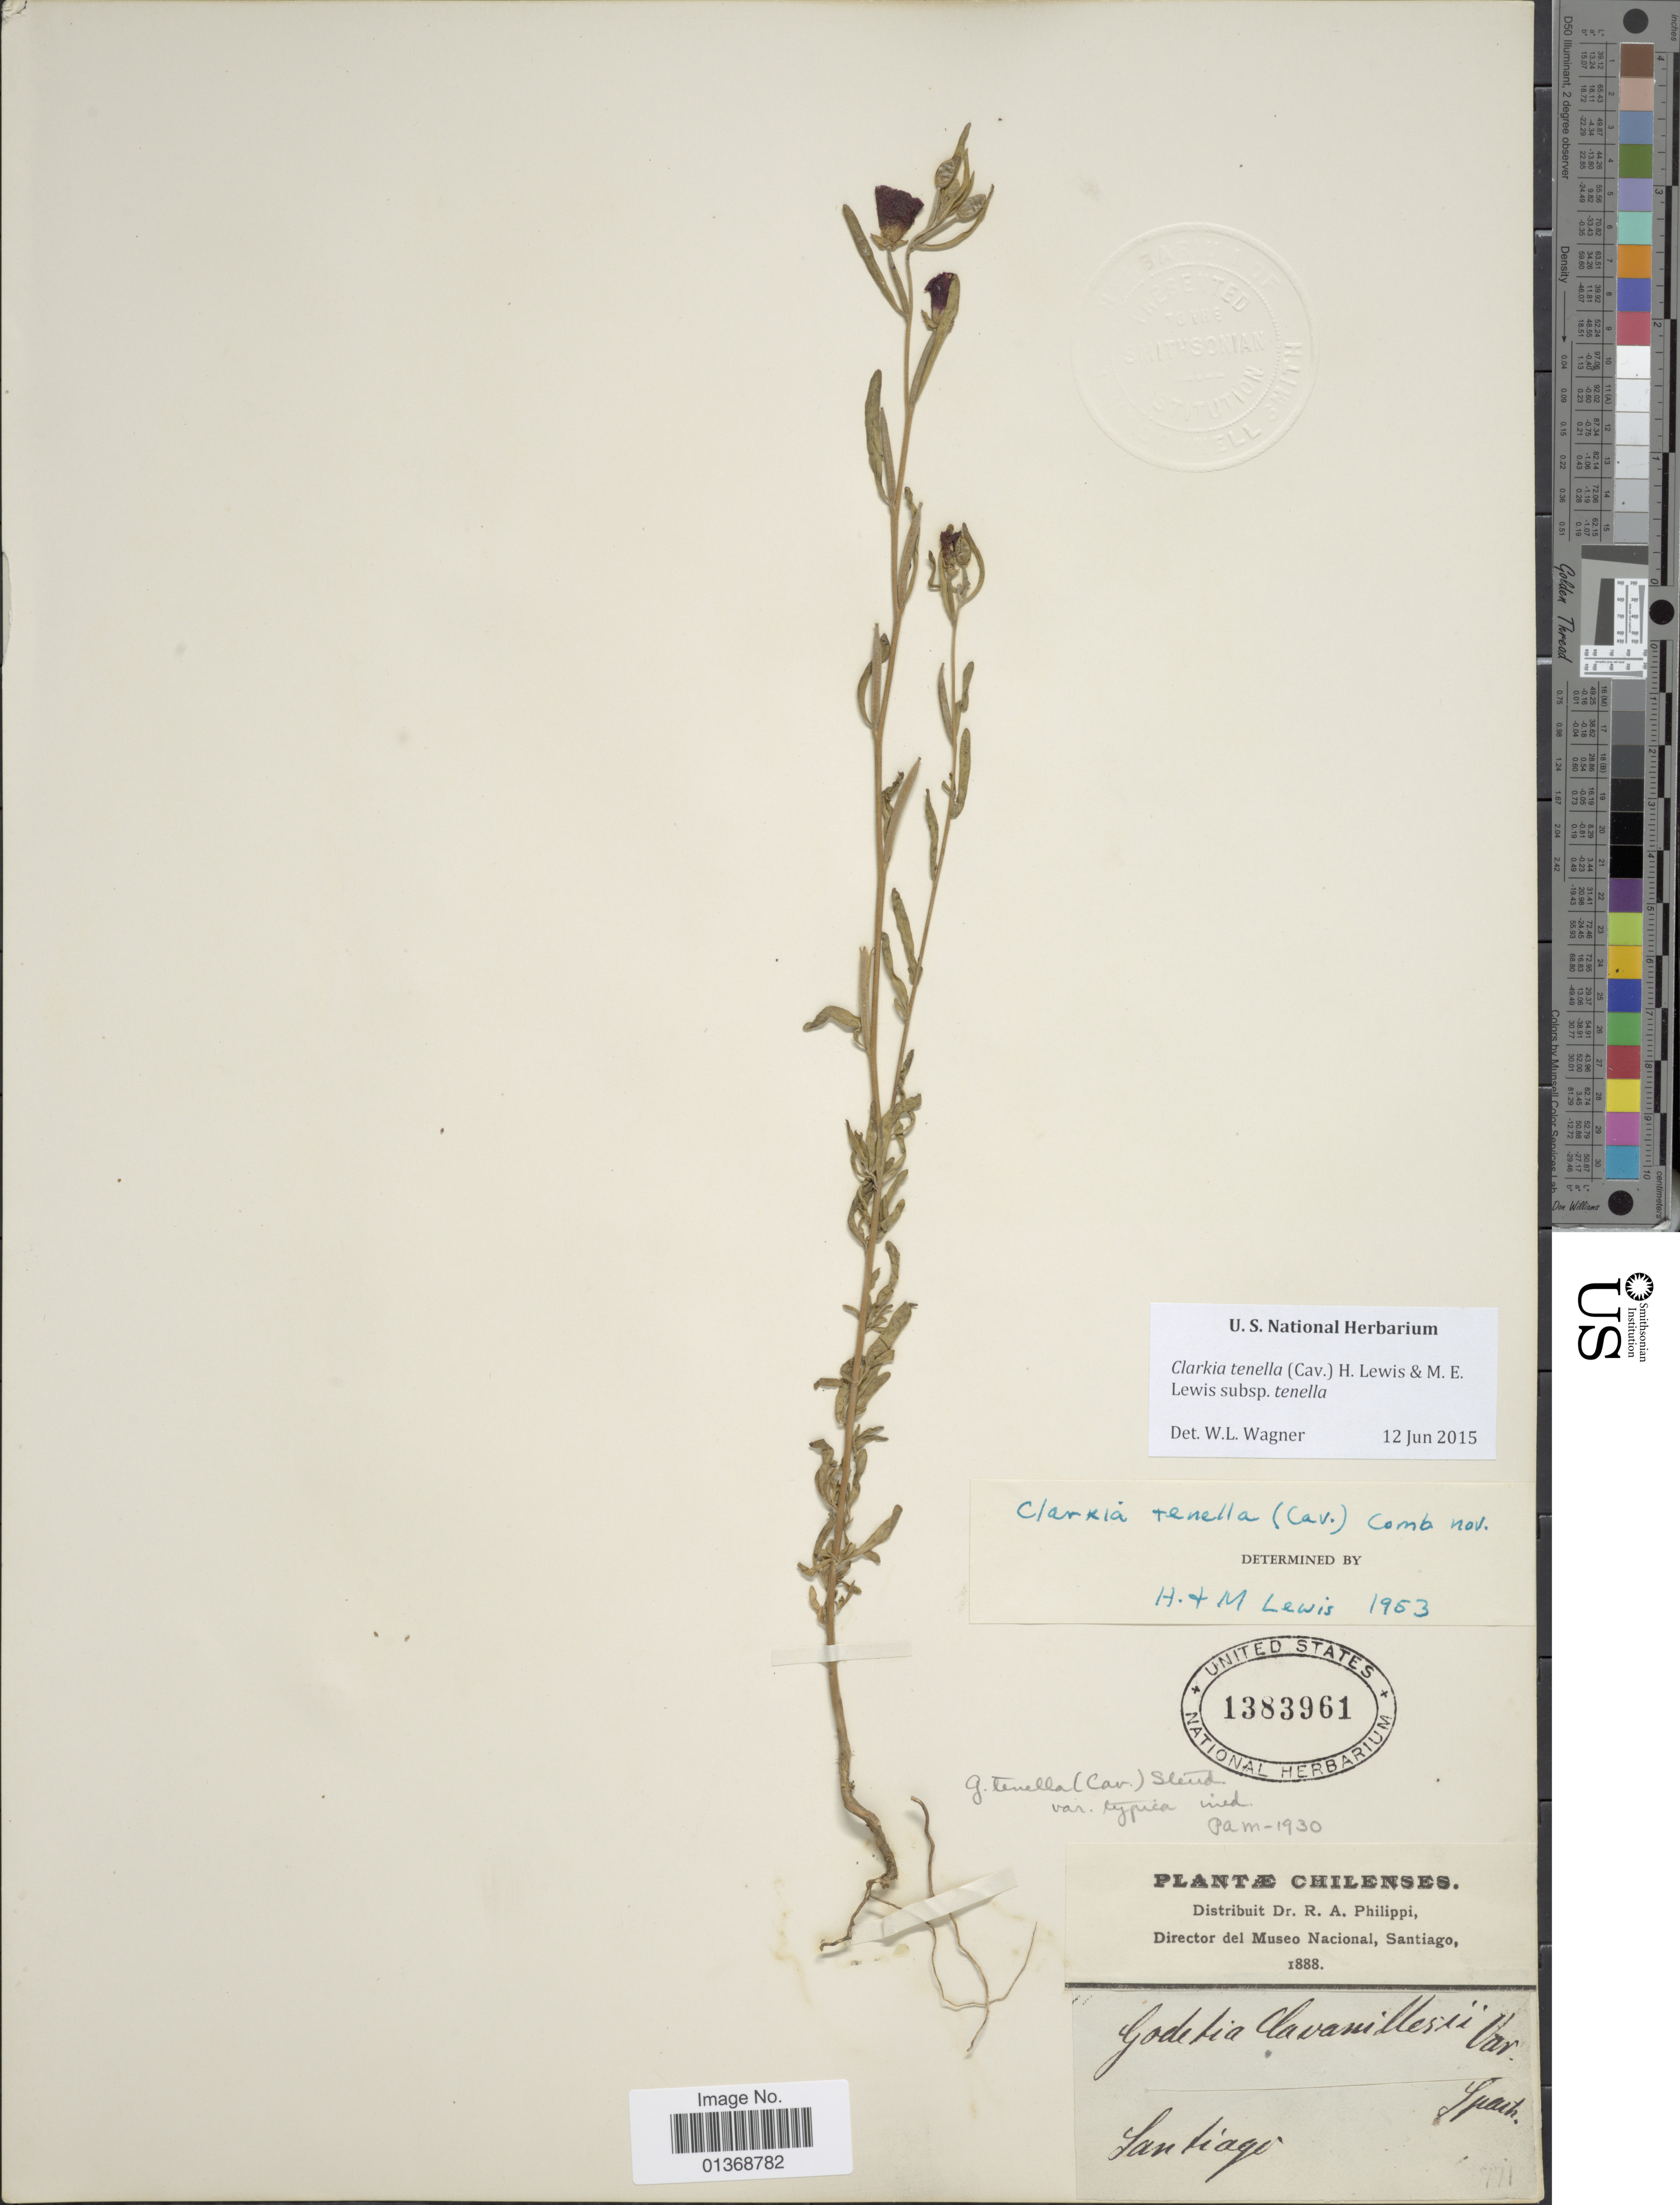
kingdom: Plantae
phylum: Tracheophyta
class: Magnoliopsida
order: Myrtales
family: Onagraceae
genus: Clarkia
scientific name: Clarkia tenella subsp. tenella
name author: (Cav.) F. H. Lewis & M.E. Lewis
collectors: R. A. Philippi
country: Chile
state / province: Región Metropolitana (RM)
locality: Santiago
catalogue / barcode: US 1383961